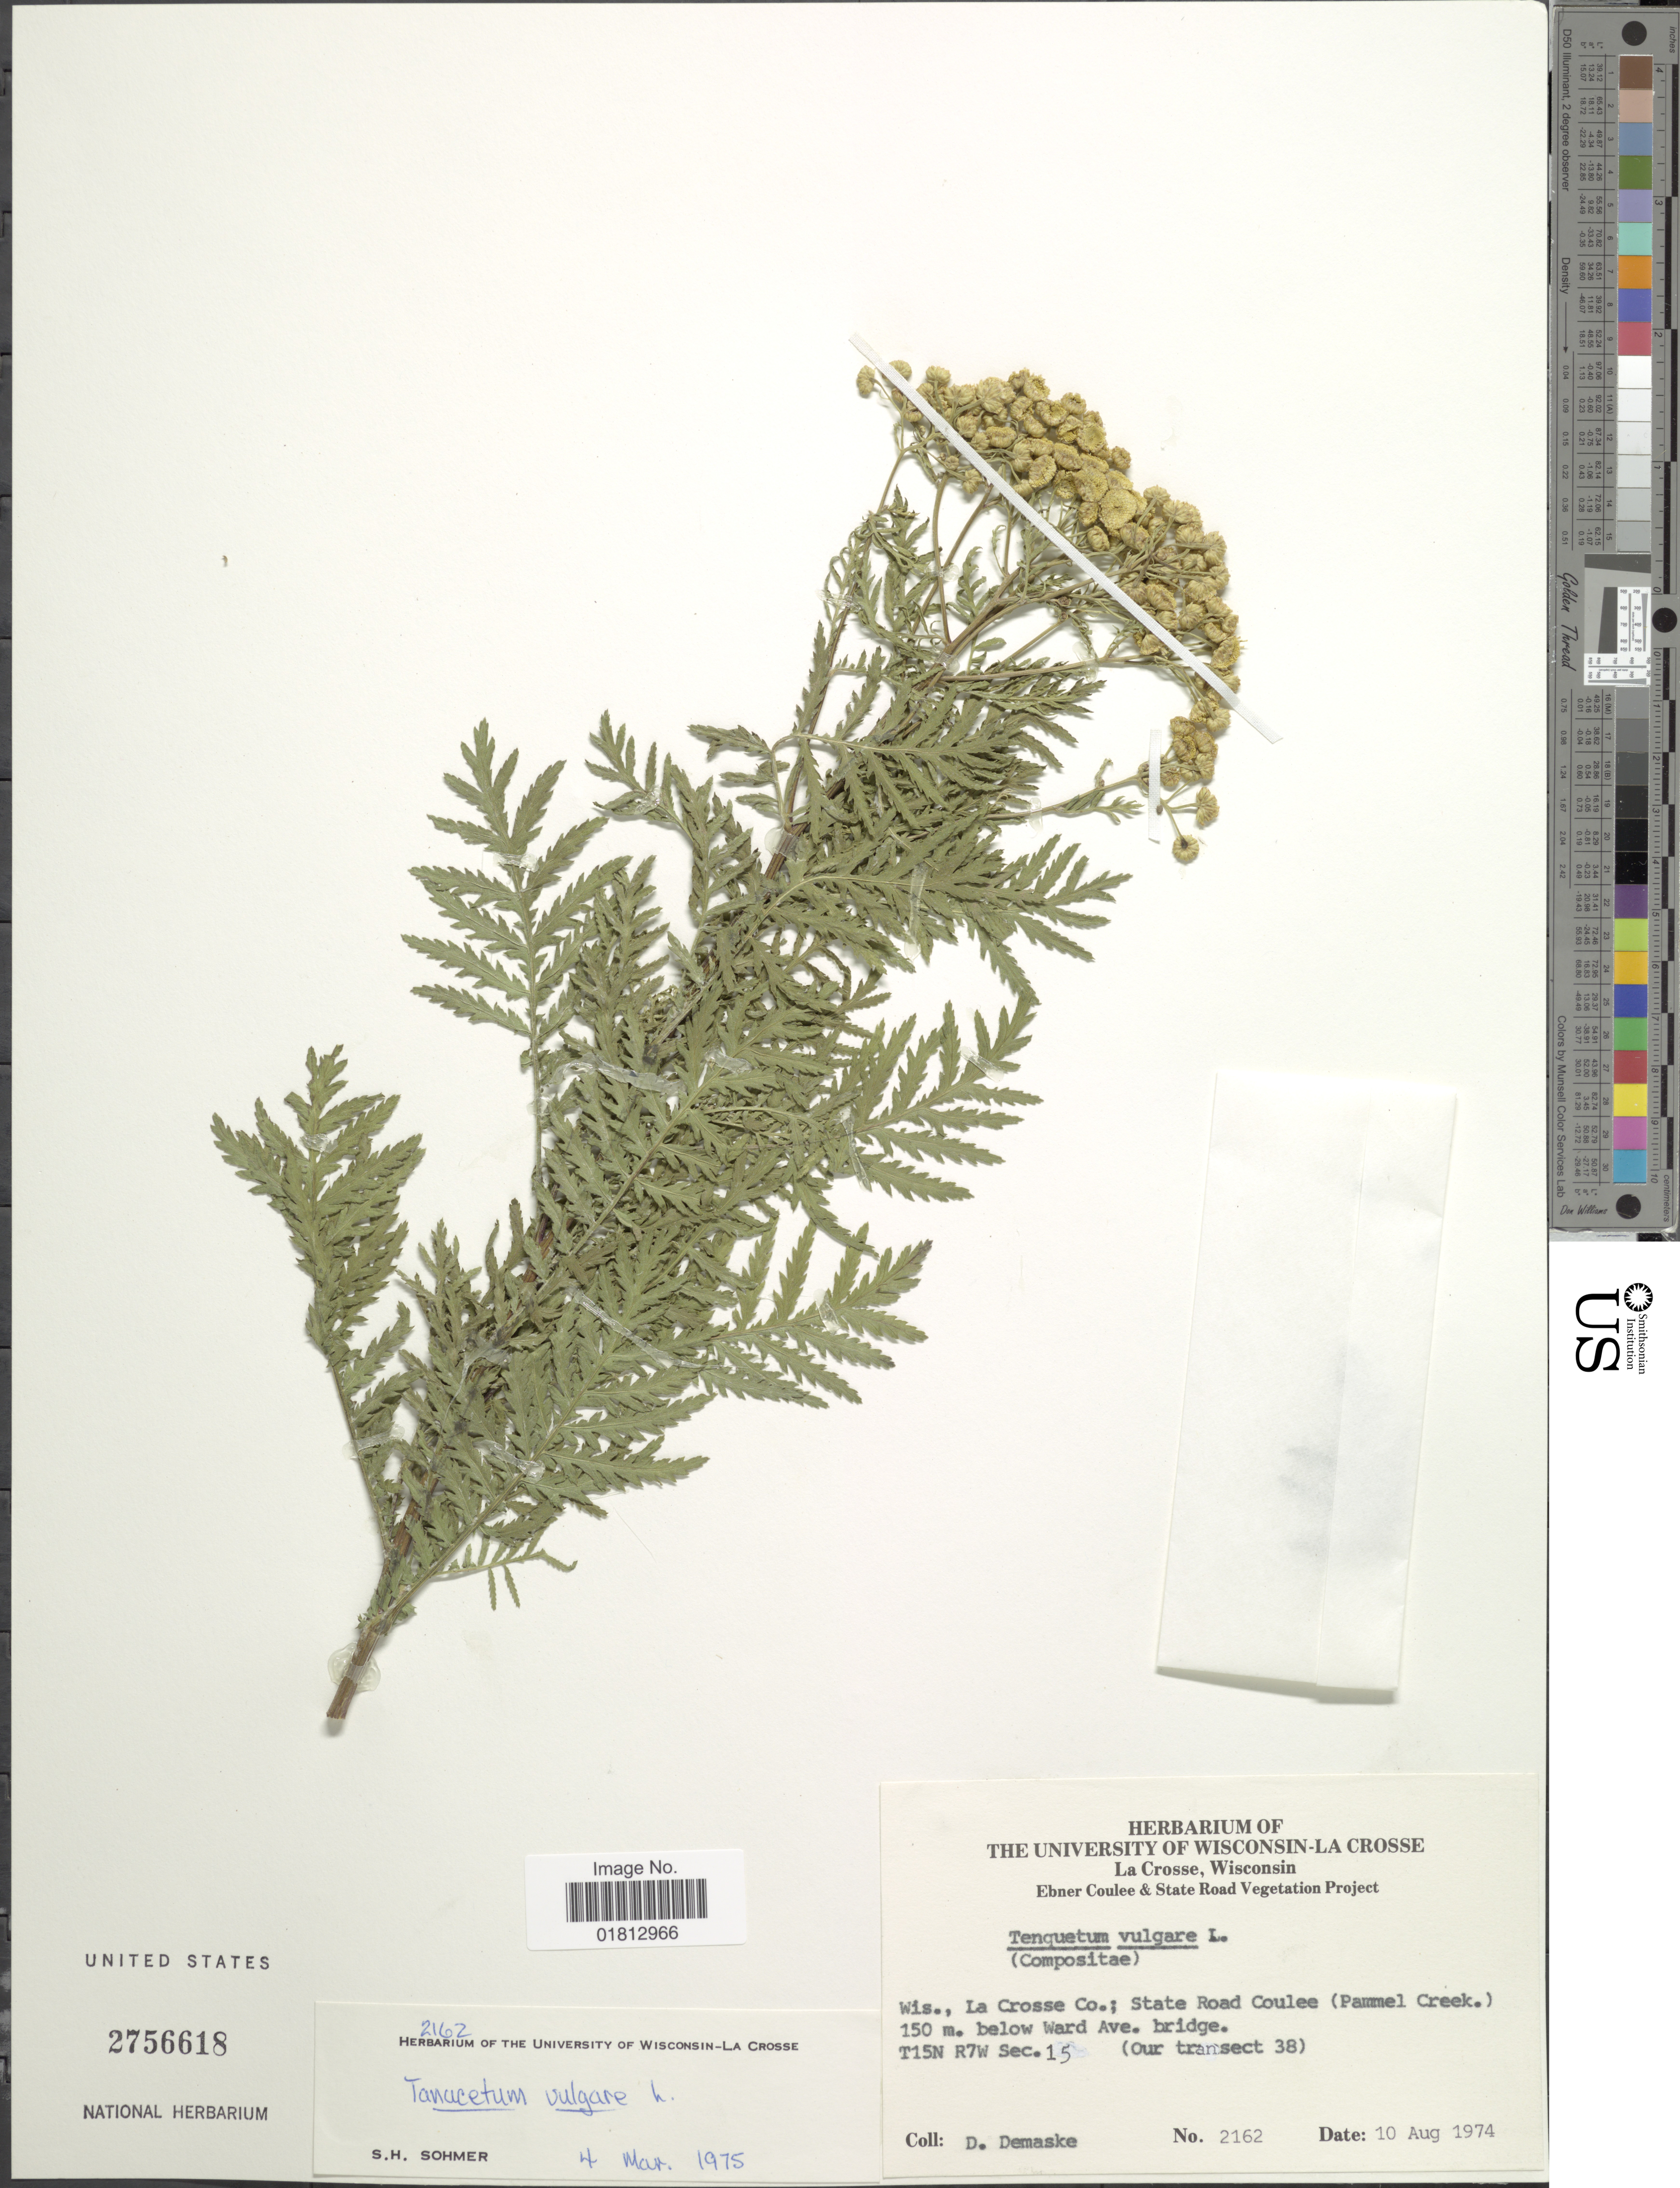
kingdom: Plantae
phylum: Tracheophyta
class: Magnoliopsida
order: Asterales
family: Asteraceae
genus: Tanacetum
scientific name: Tanacetum vulgare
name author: L.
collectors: D. Demaske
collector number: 2162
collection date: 1974-08-10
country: United States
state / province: Wisconsin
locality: La Crosse, Wisconsin, Wis., La Crosse Co.: State Road Coulee (Pammel Creek), 150 m. below Ward Ave. Bridge, T15N R7W Sec. 15 (our transect 38)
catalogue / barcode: US 2756618